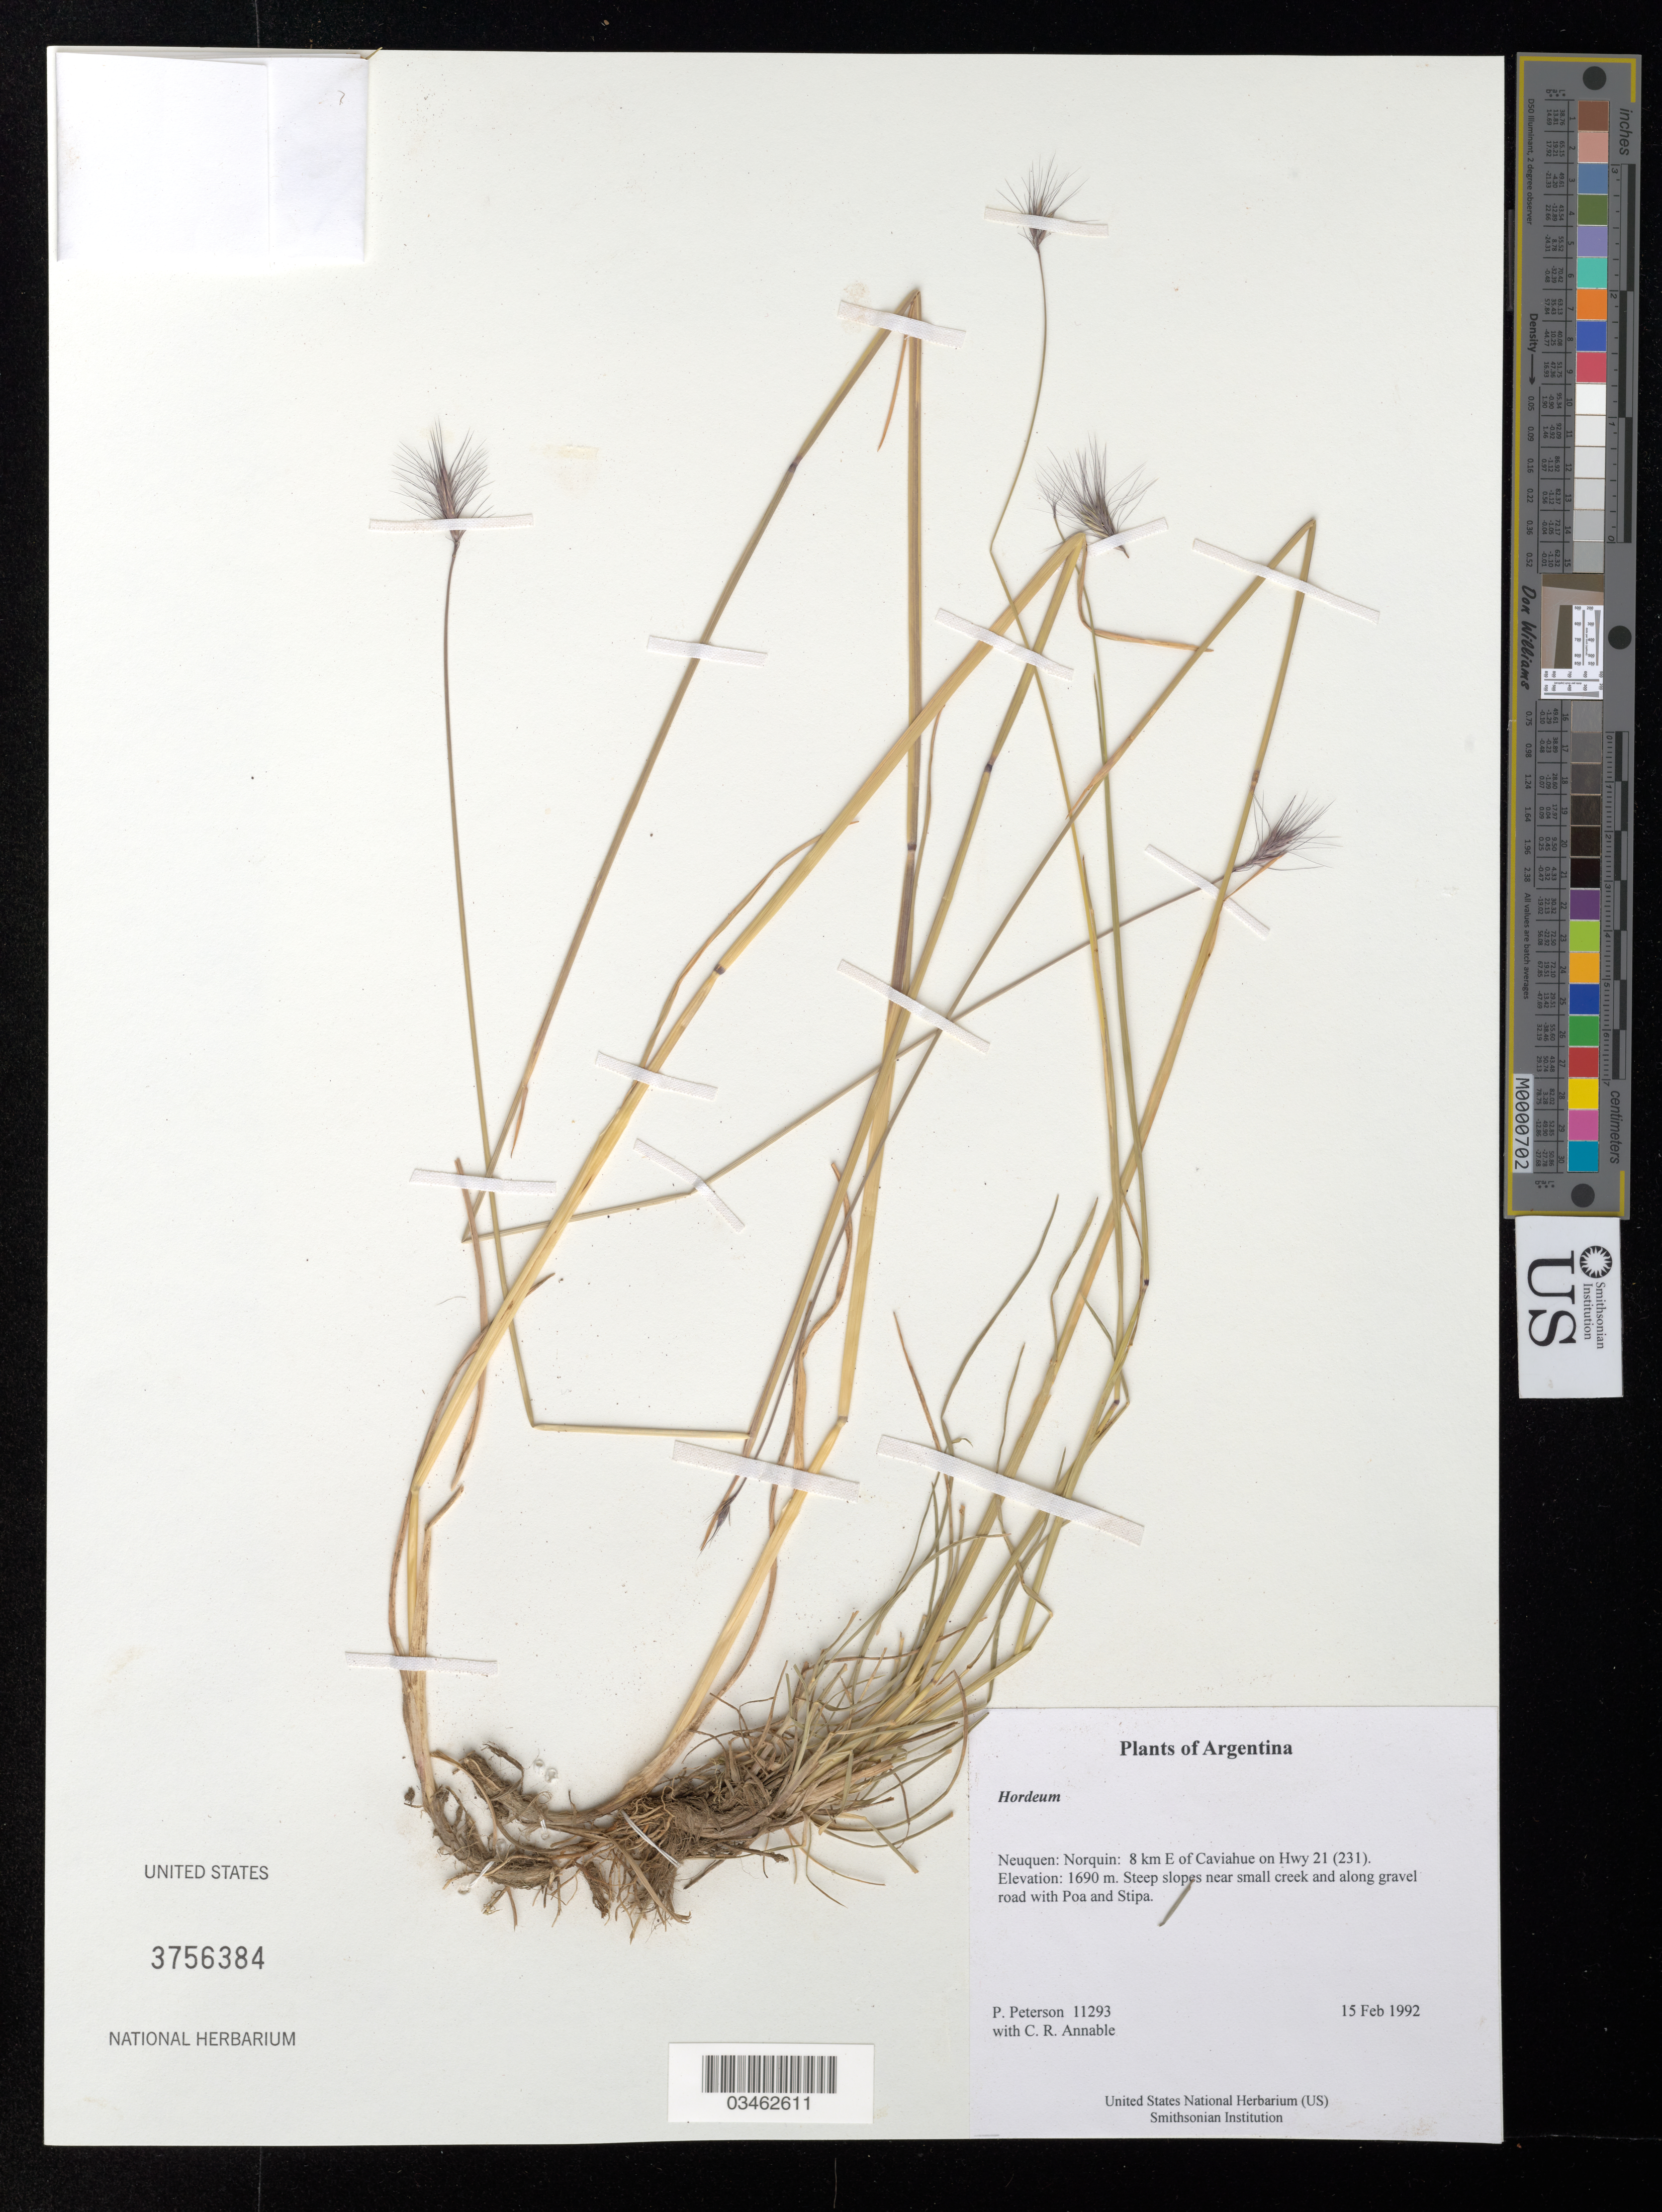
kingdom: Plantae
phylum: Tracheophyta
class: Liliopsida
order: Poales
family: Poaceae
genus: Hordeum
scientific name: Hordeum sp.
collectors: P. M. Peterson & C. R. Annable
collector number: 11293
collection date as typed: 15 Feb 1992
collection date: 1992-02-15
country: Argentina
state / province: Neuquen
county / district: Norquin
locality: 8 km E of Caviahue on Hwy 21 (231).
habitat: Steep slopes near small creek and along gravel road with Poa and Stipa.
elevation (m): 1690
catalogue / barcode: US 3756384